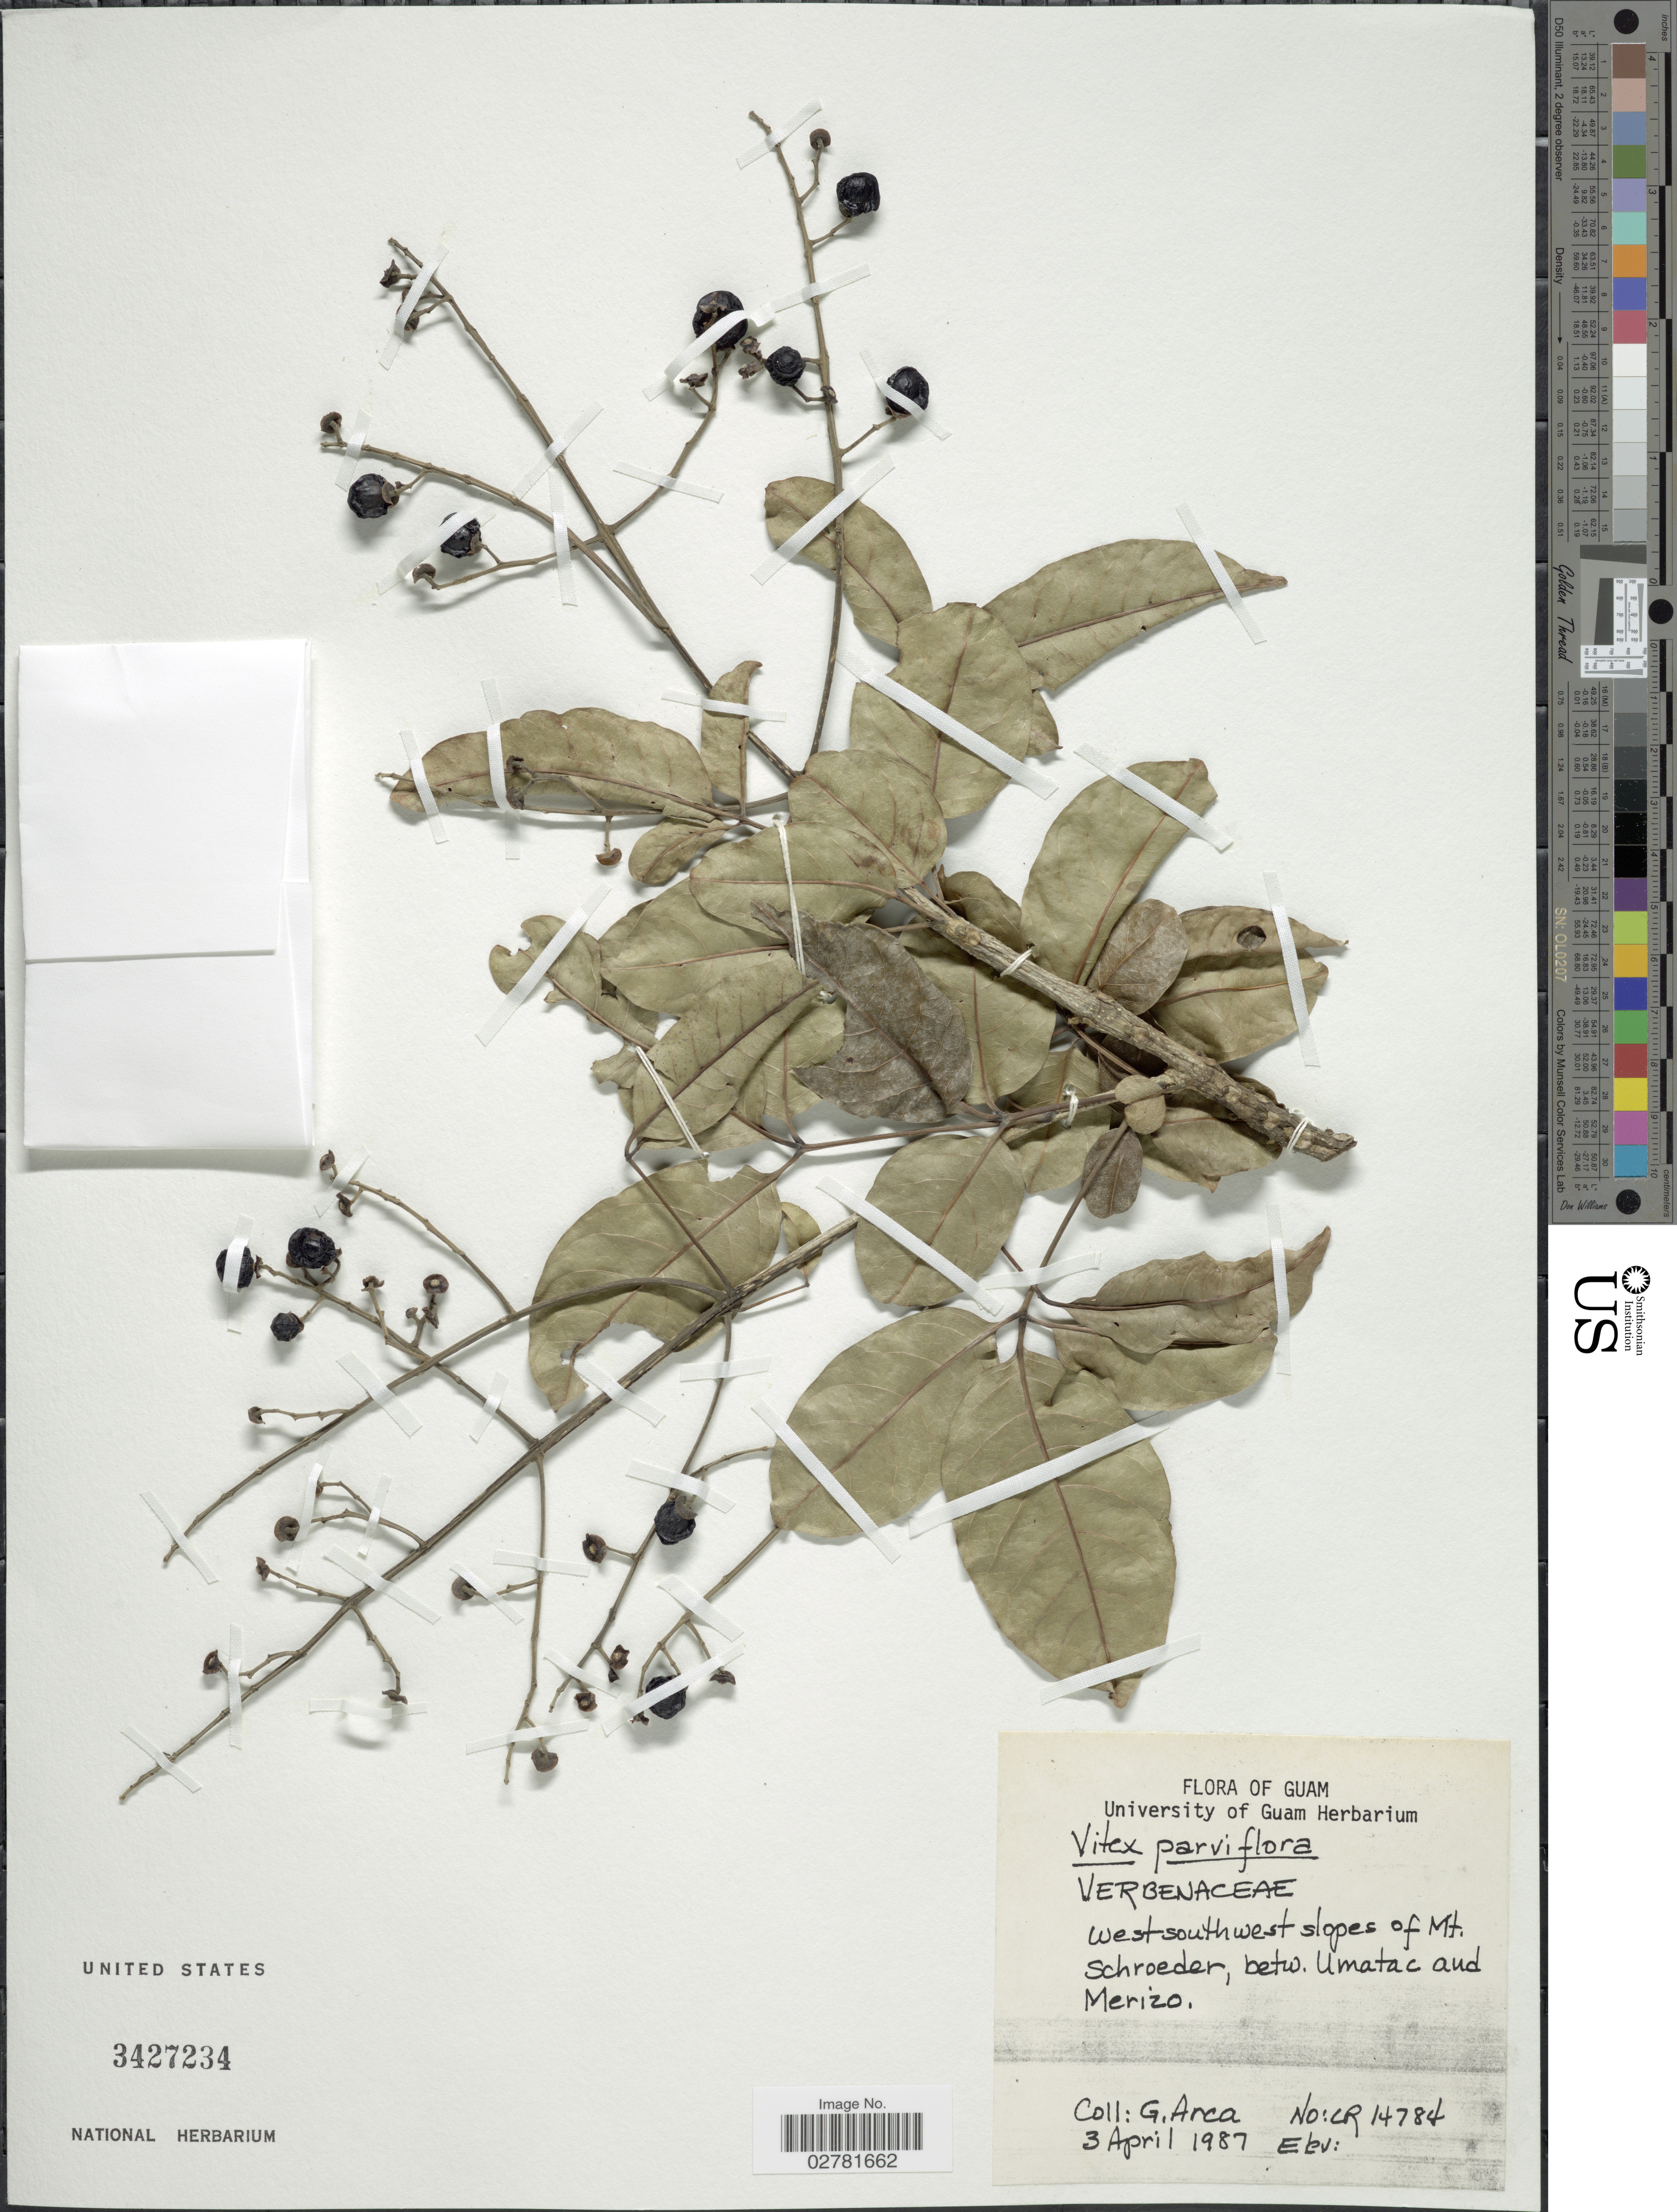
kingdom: Plantae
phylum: Tracheophyta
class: Magnoliopsida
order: Lamiales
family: Lamiaceae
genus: Vitex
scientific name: Vitex parviflora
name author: Juss.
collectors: G. Arca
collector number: LR14784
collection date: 1987-04-03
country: Guam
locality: West south west slopes of Mt. Schroeder, betw. Umata and Merizo.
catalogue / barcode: US 3427234